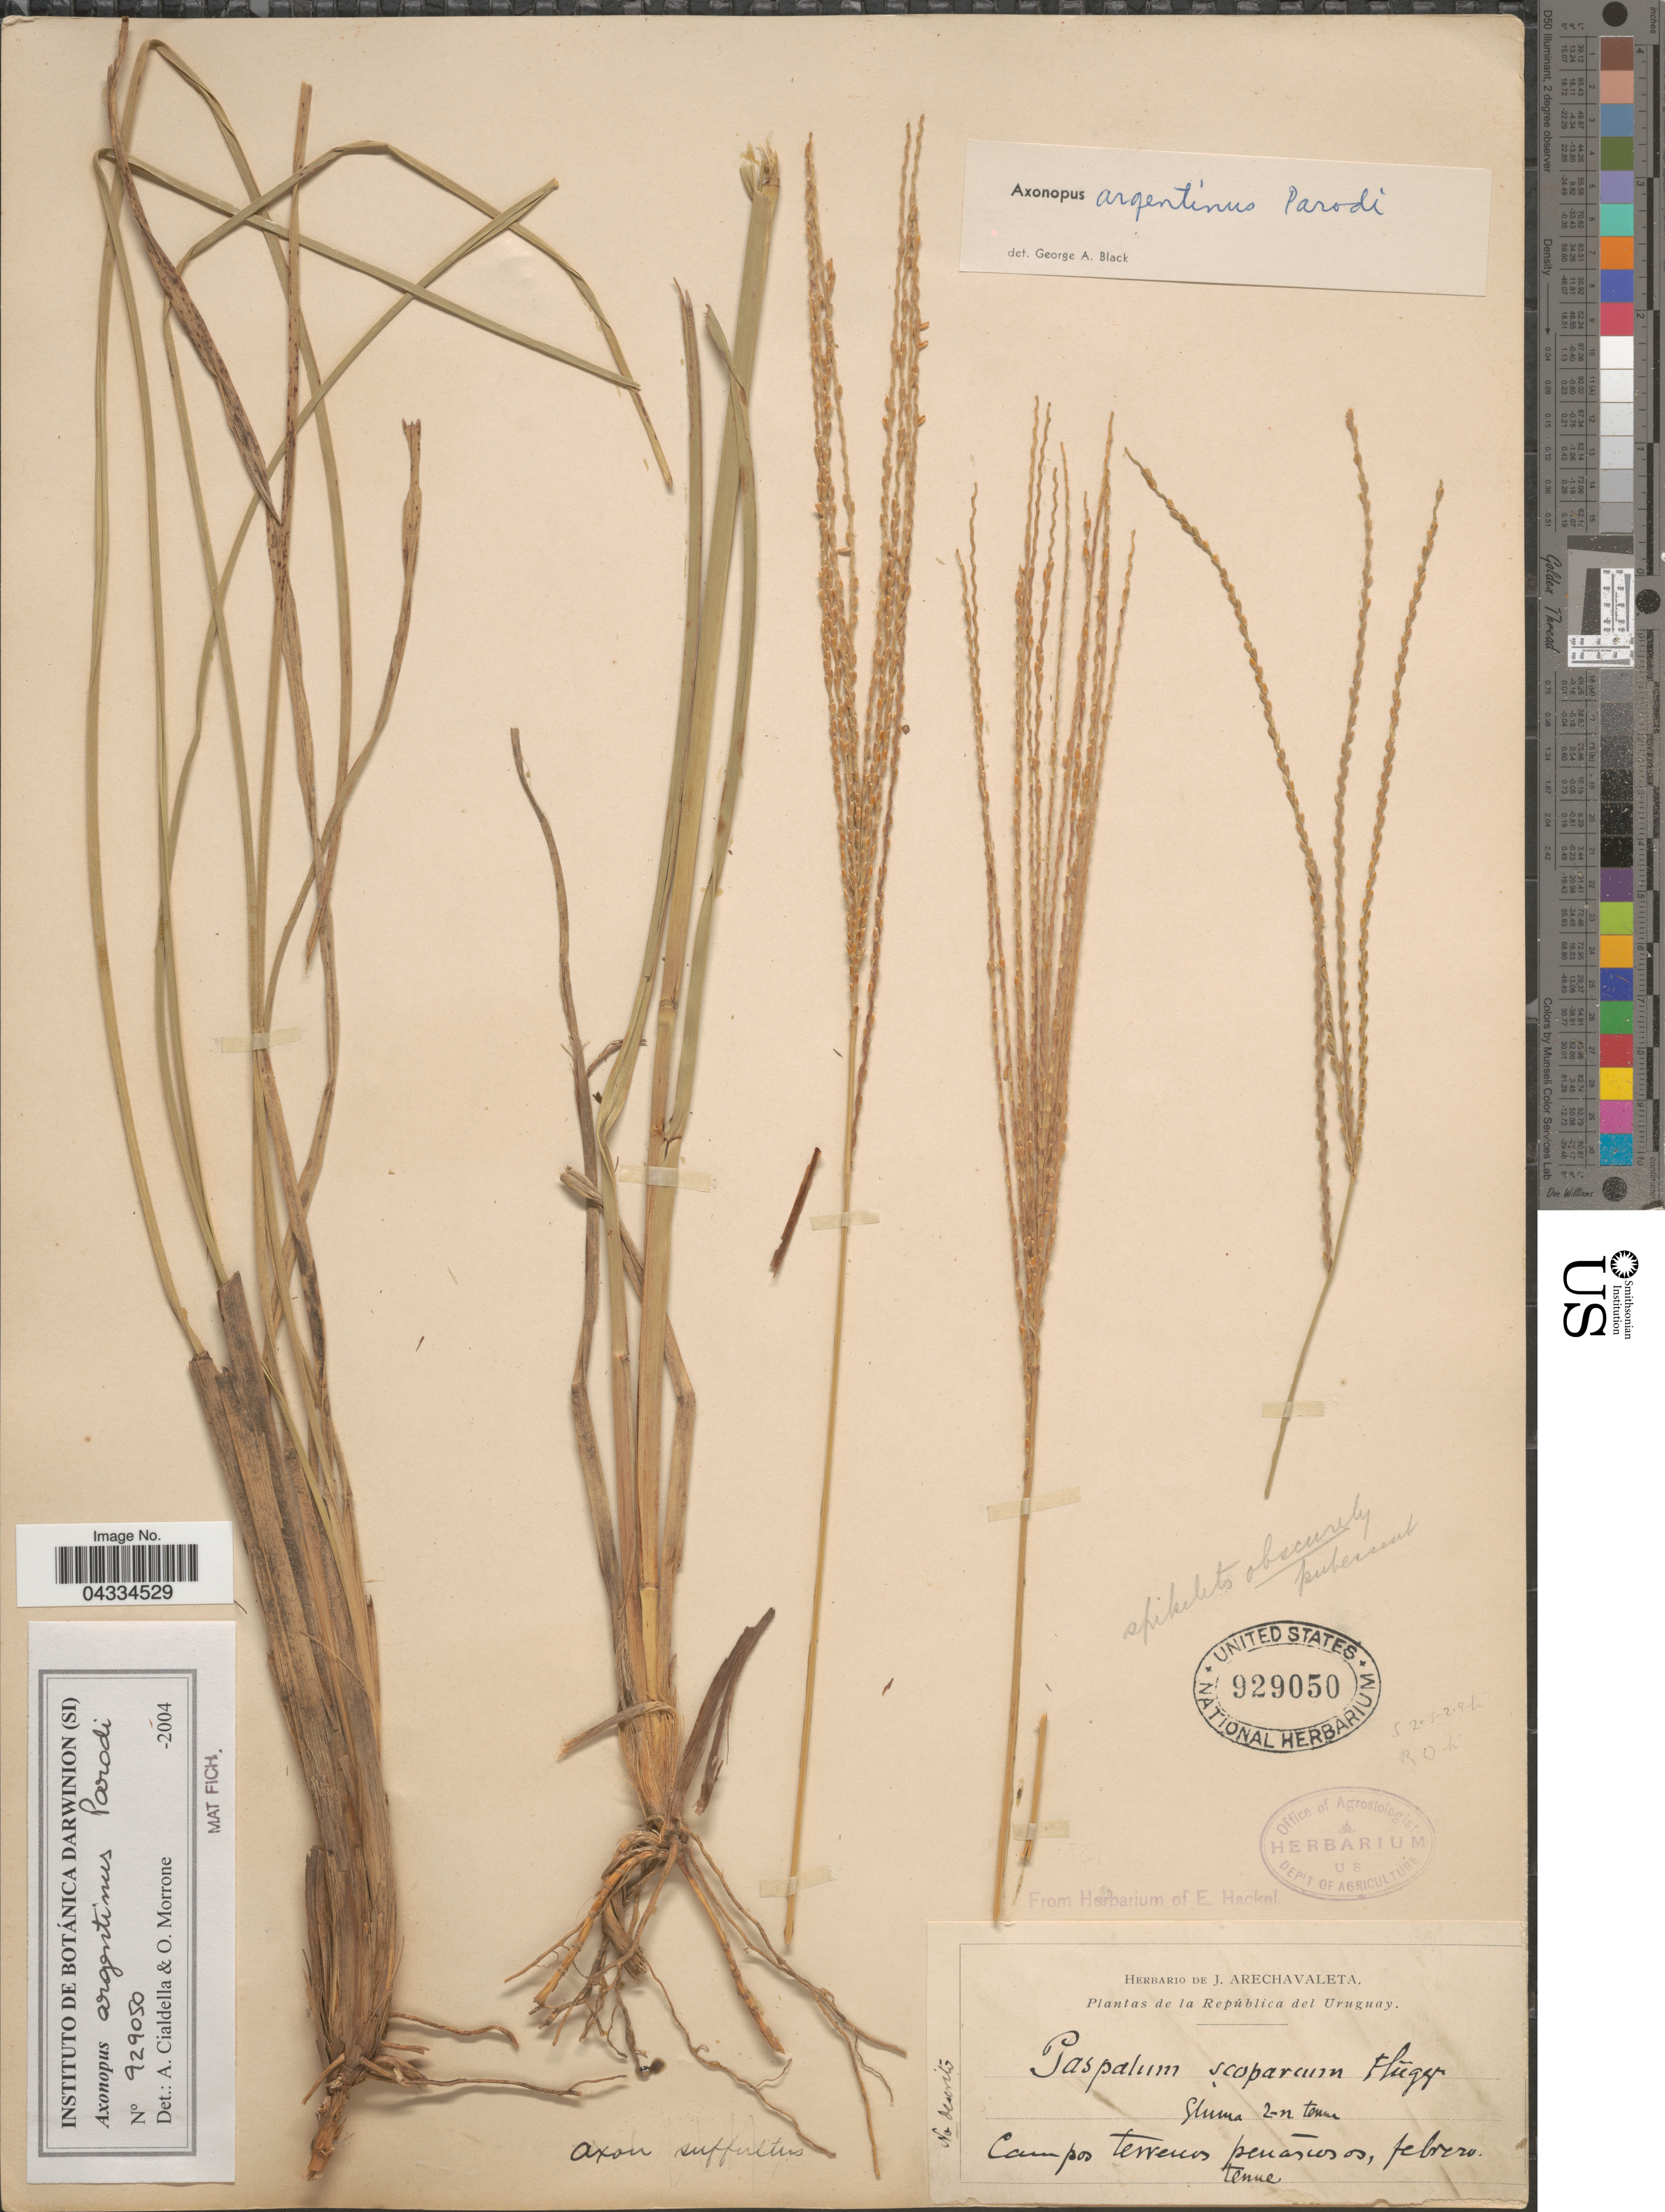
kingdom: Plantae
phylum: Tracheophyta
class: Liliopsida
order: Poales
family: Poaceae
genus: Axonopus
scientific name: Axonopus argentinus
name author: Parodi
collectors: ex herb. de J. Arechavaleta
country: Uruguay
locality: La República del Uruguay.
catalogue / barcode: US 929050